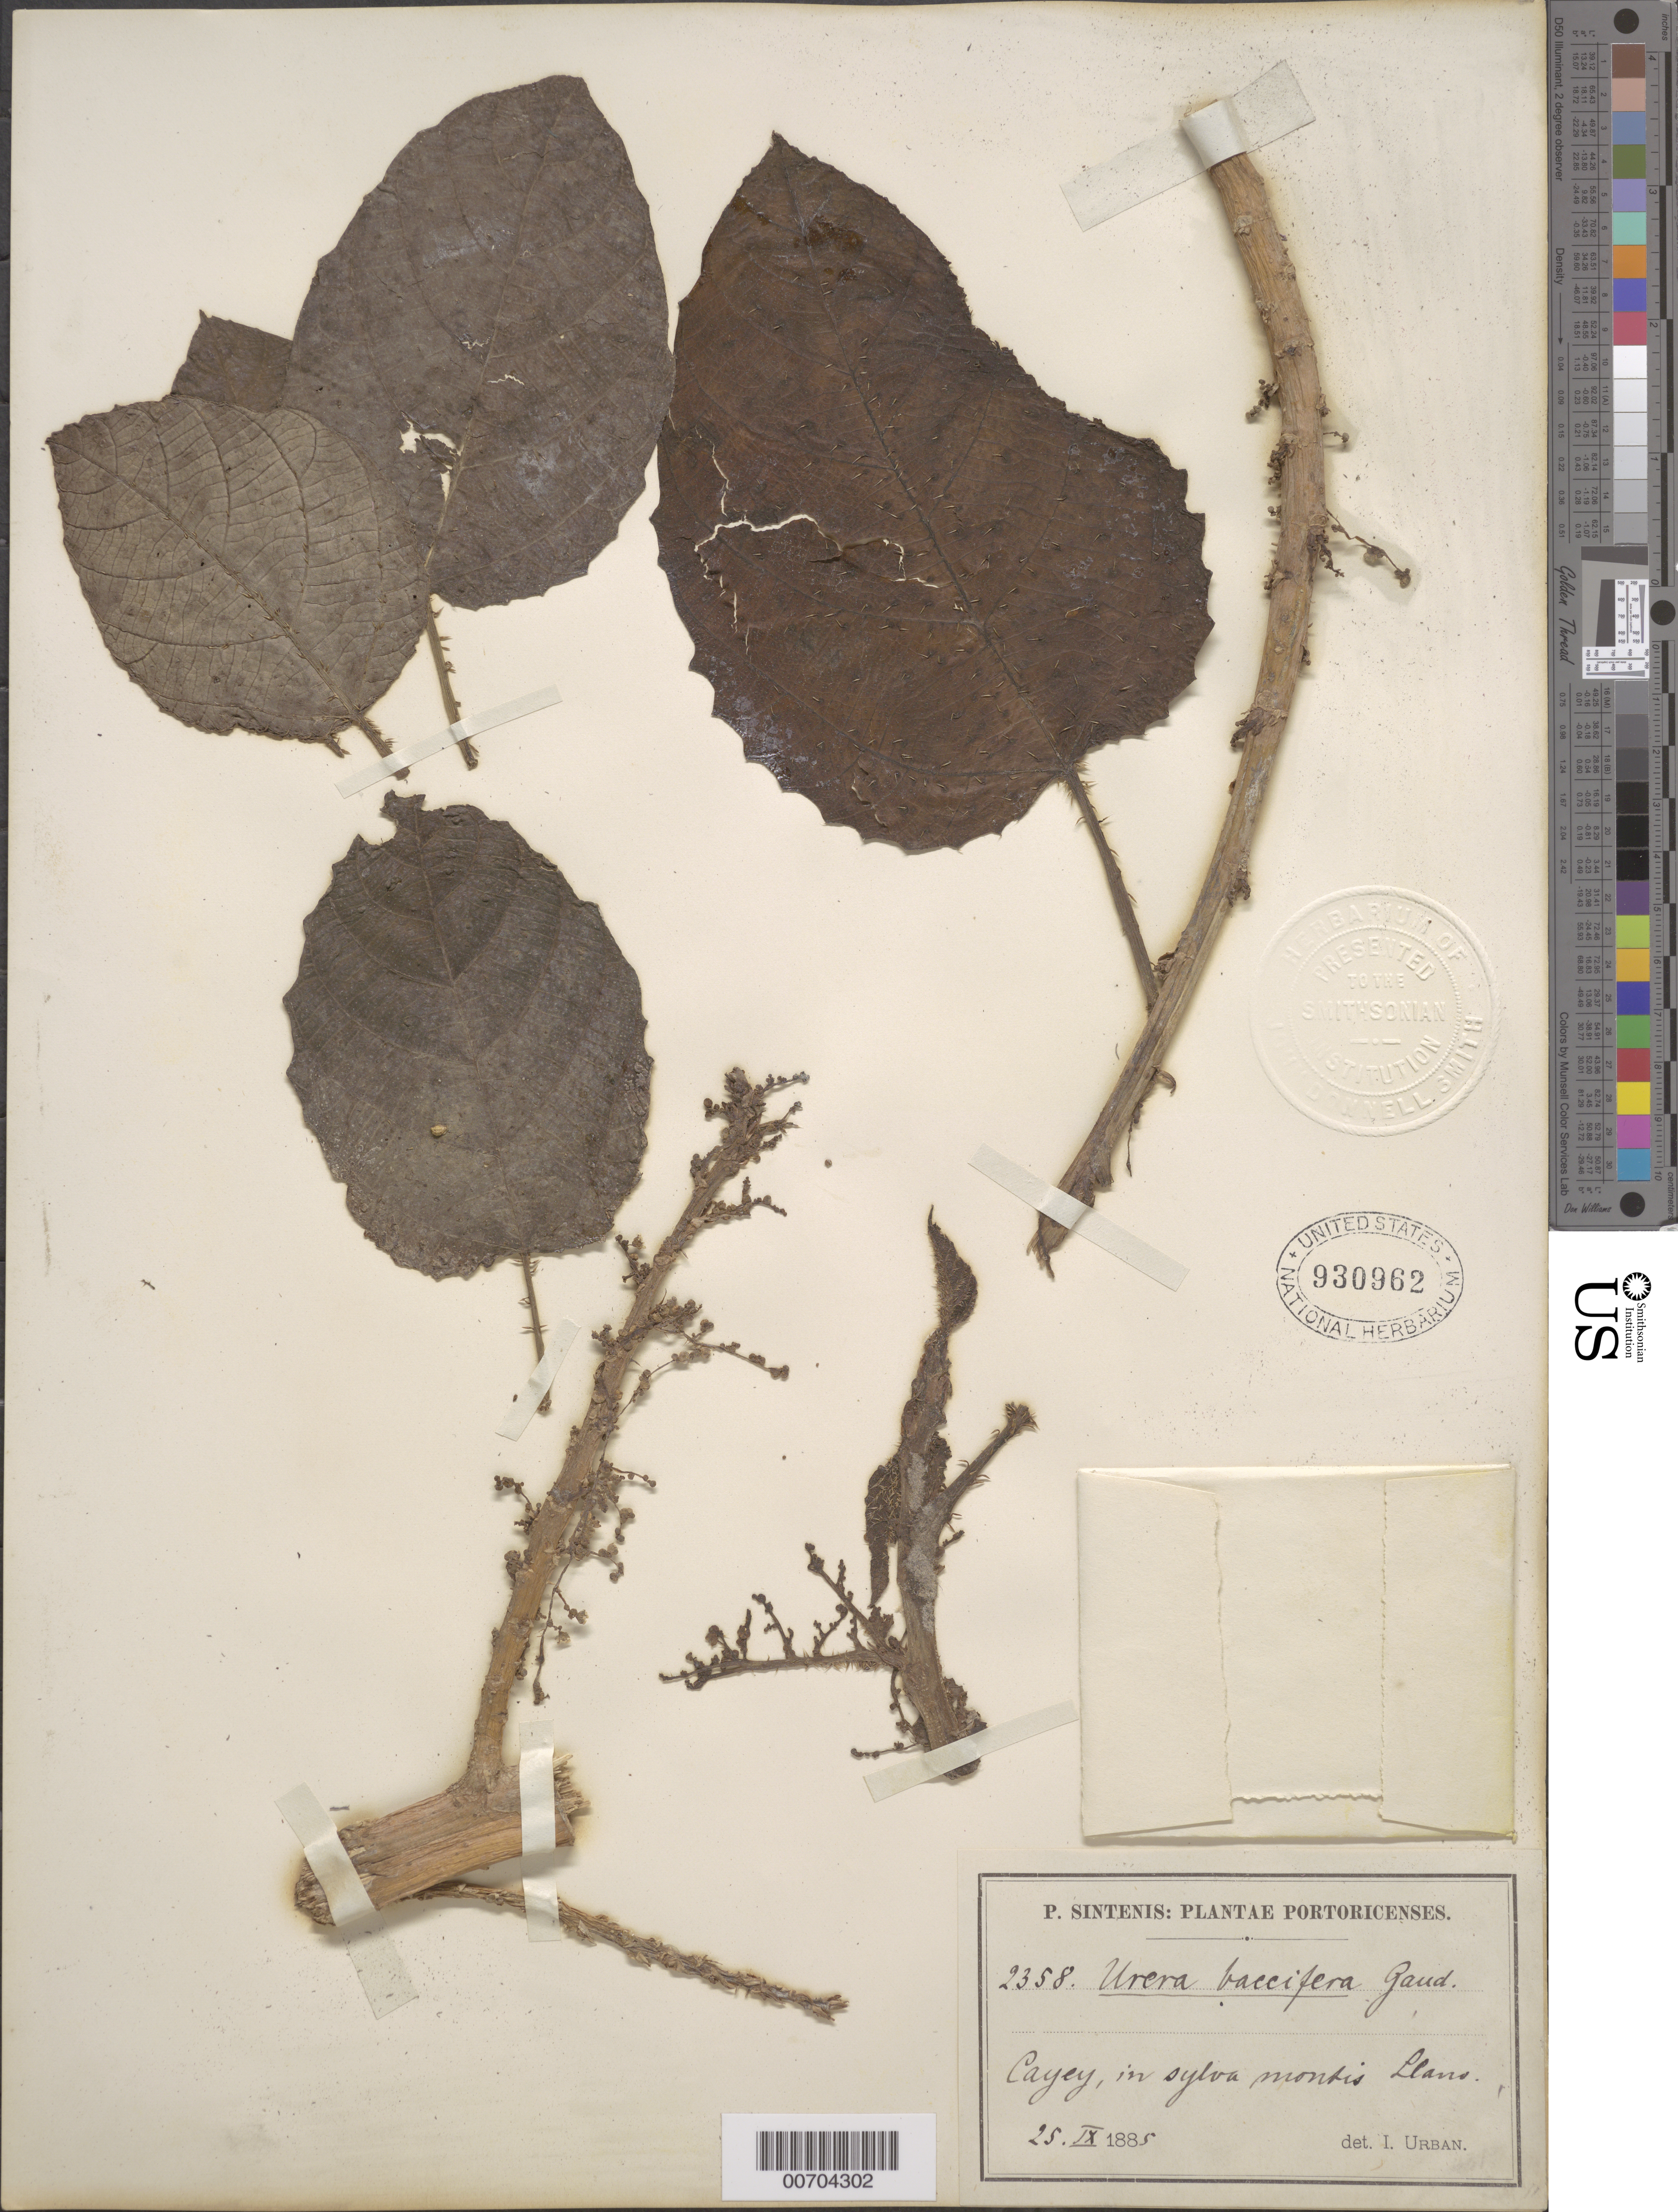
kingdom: Plantae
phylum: Tracheophyta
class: Magnoliopsida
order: Rosales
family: Urticaceae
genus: Urera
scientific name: Urera baccifera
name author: (L.) Gaudich. ex Wedd.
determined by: Urban, Ignatz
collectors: P. Sintenis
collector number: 2358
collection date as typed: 25 Sep 1885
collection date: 1885-09-25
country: Puerto Rico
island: Greater Antilles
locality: Cayey, in sylva montis Leano.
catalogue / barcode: US 930962